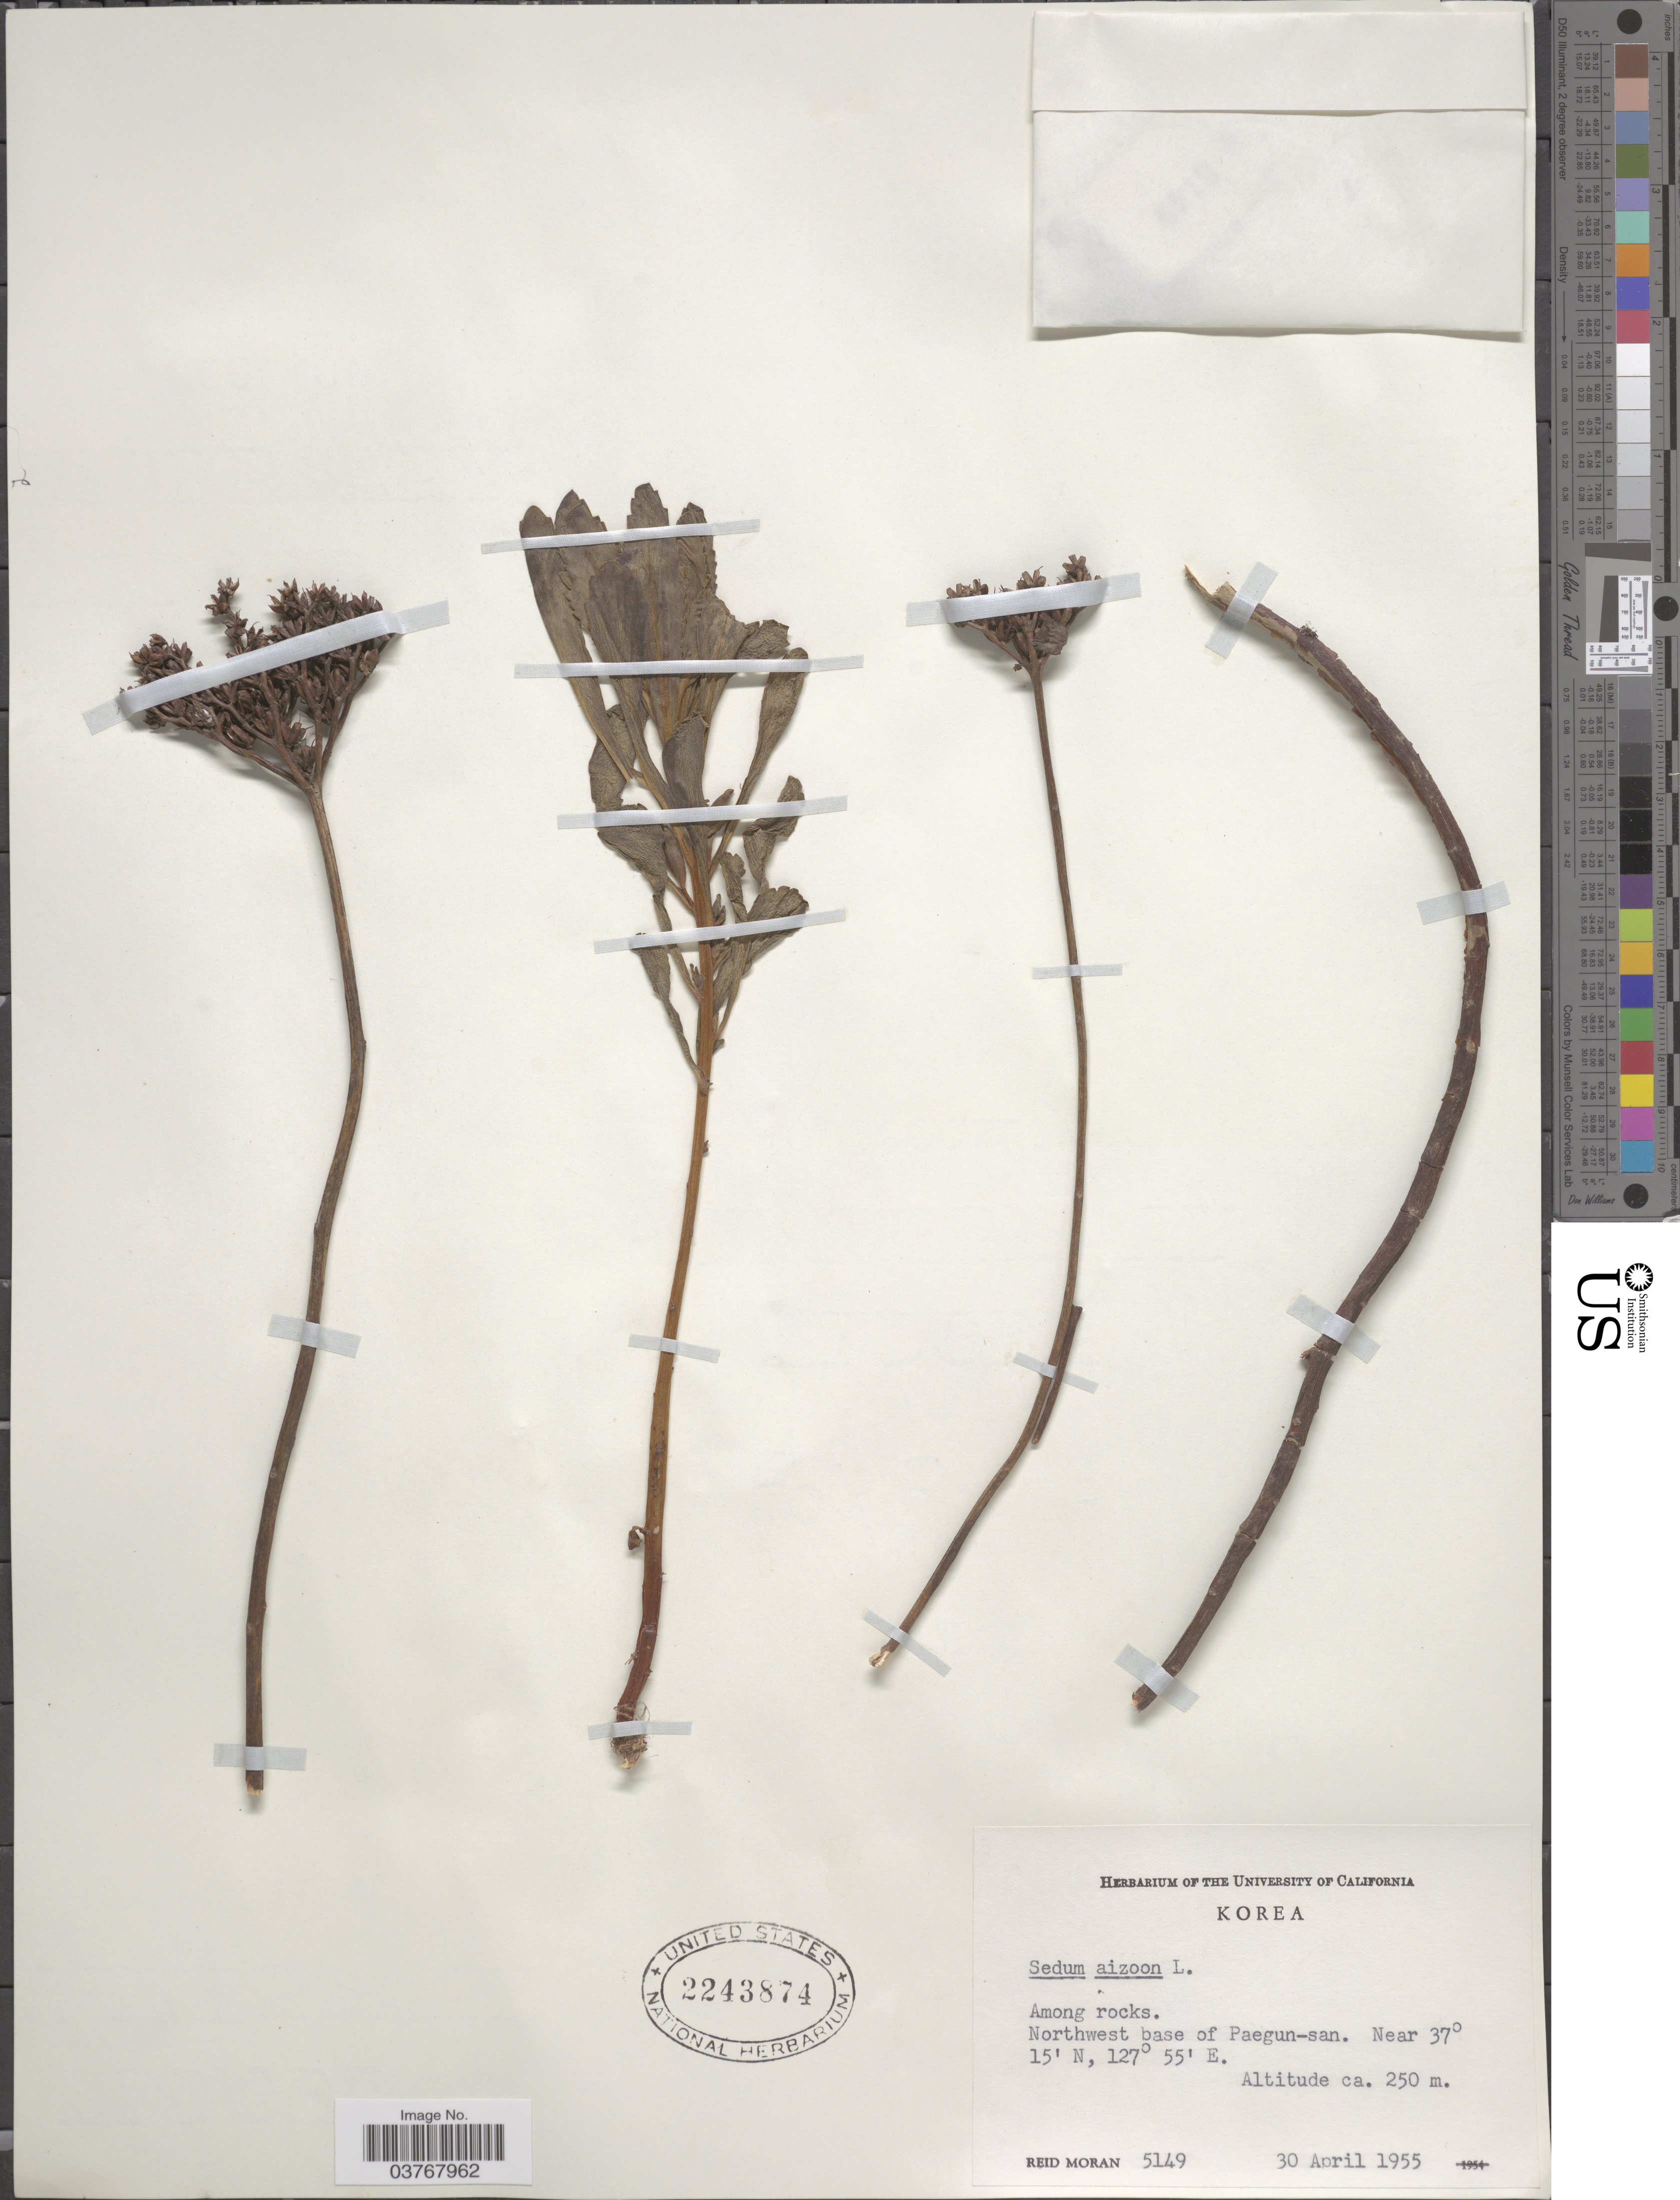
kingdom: Plantae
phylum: Tracheophyta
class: Magnoliopsida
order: Saxifragales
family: Crassulaceae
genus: Phedimus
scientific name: Phedimus aizoon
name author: (L.) 't Hart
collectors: R. Moran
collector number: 5149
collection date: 1955-04-30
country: South Korea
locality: Korea. Northwest base of Paegun-san.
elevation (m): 250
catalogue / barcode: US 2243874